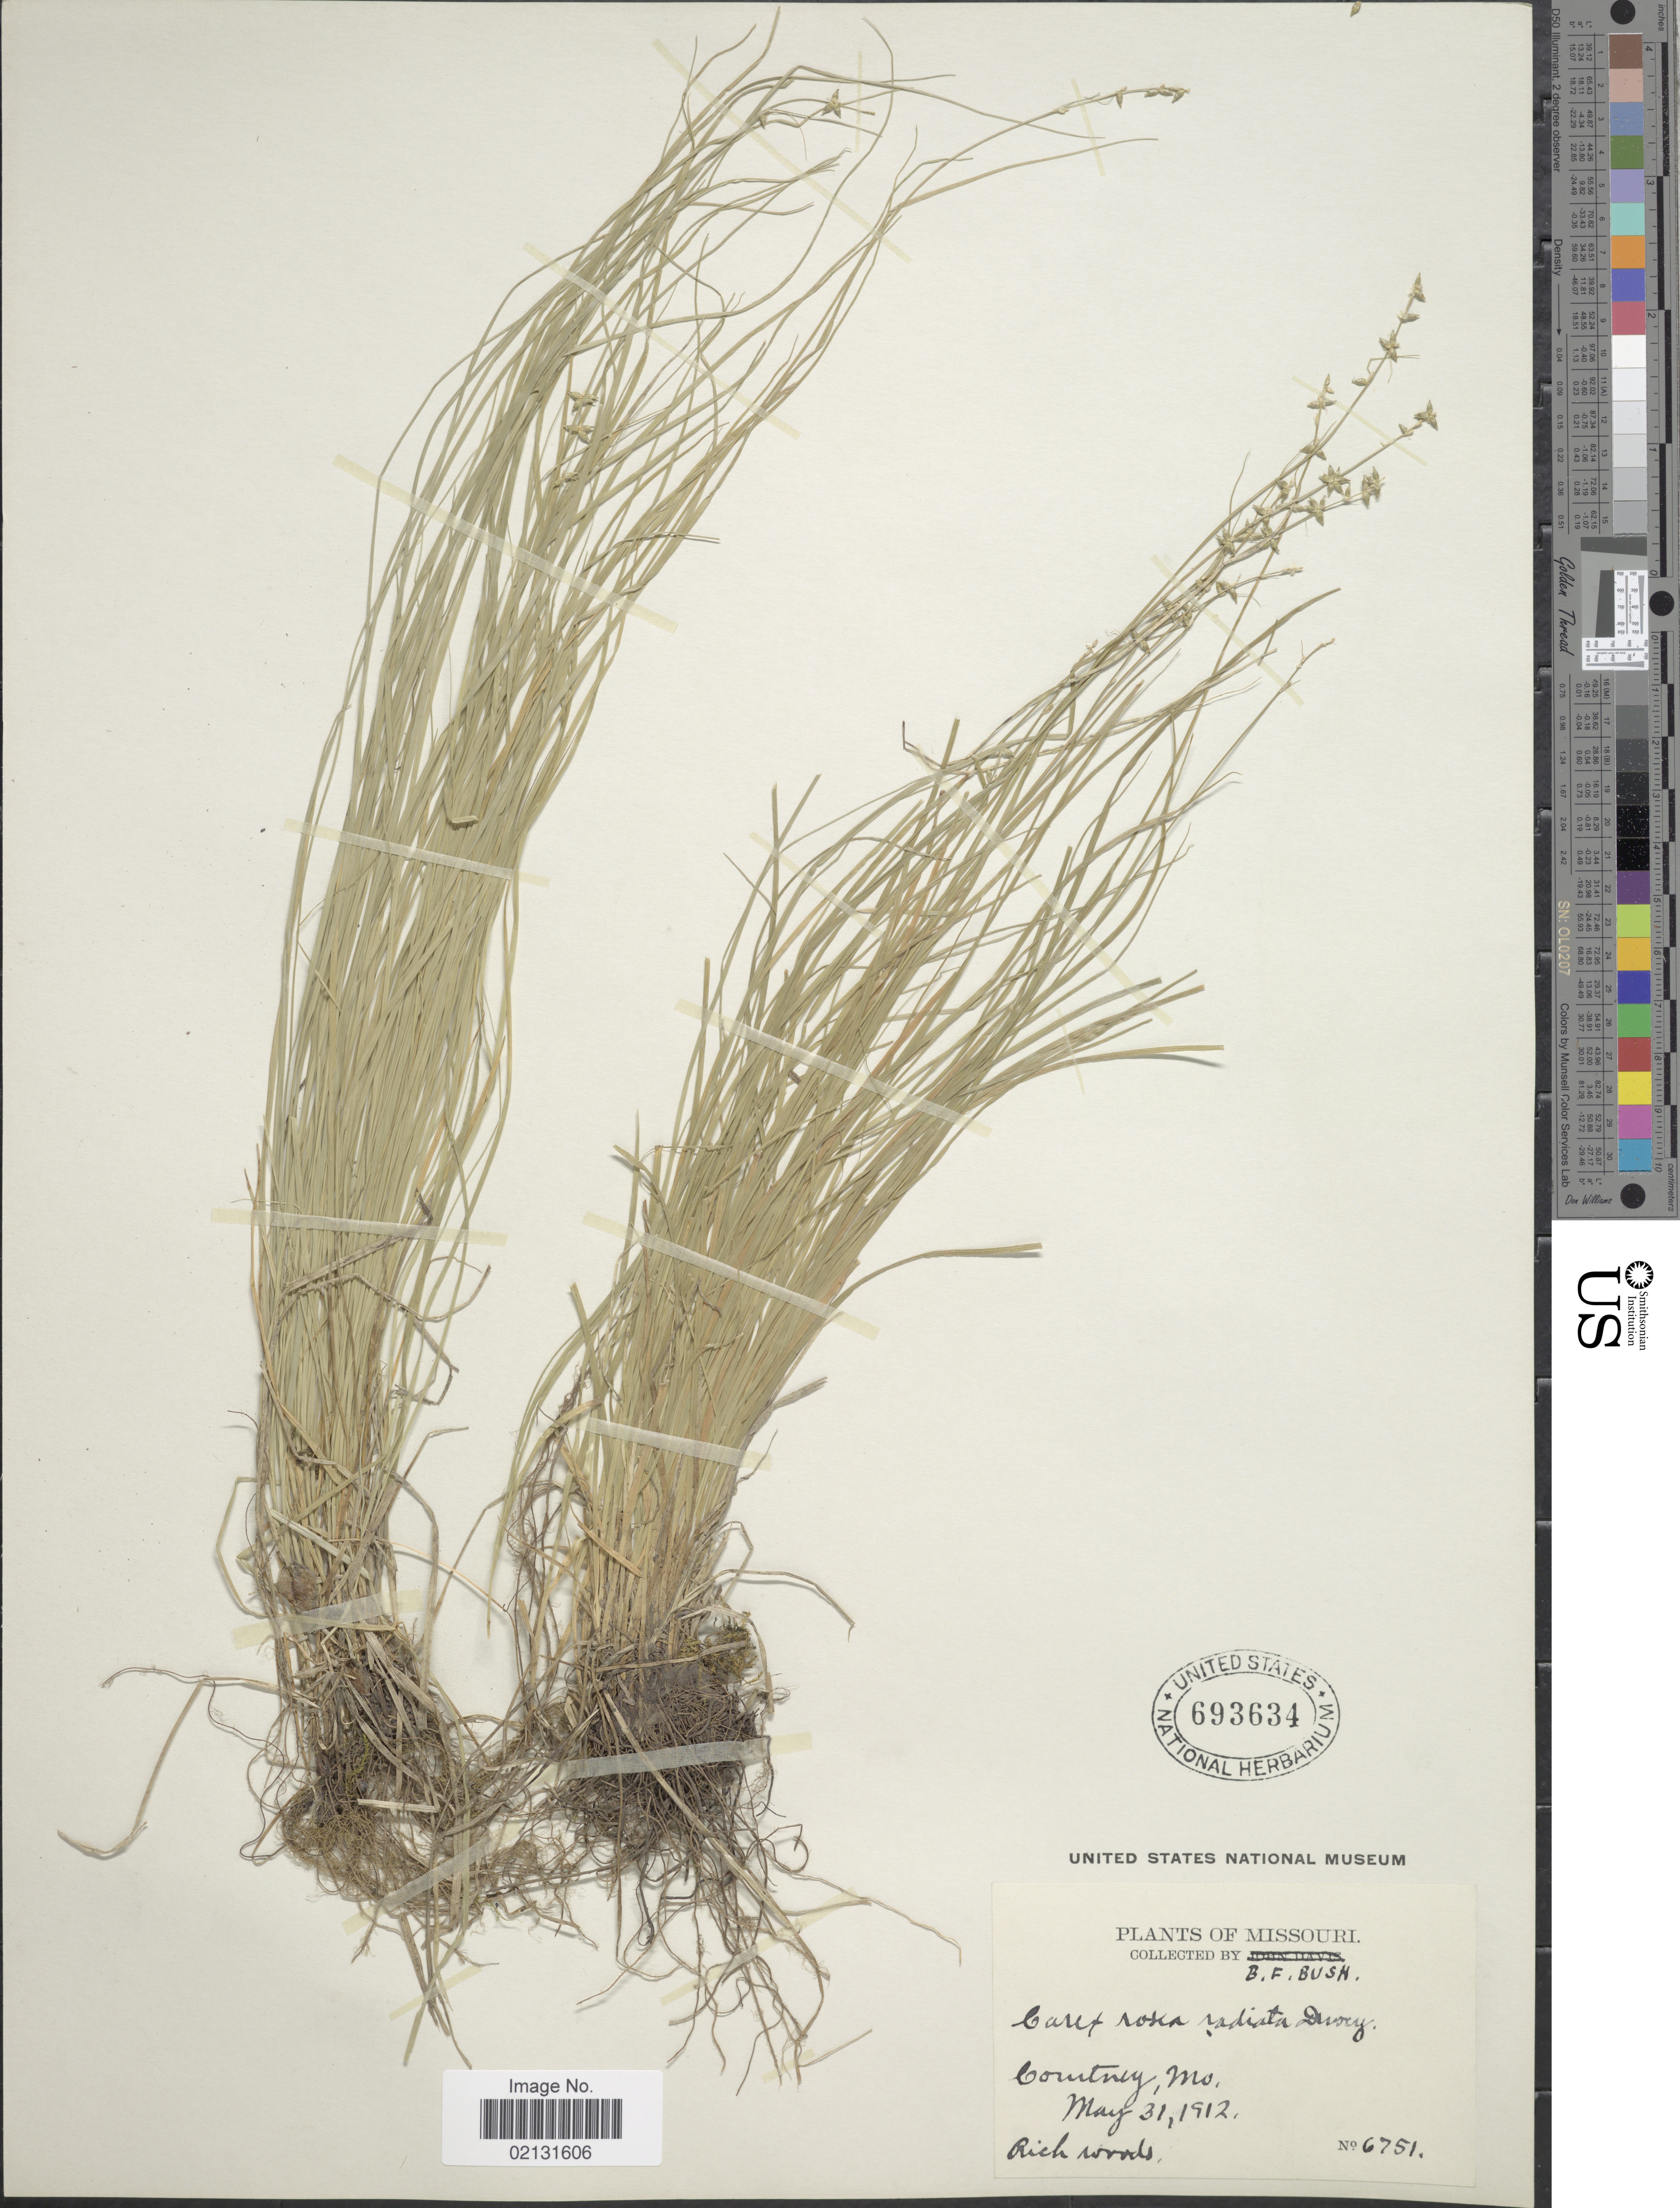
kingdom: Plantae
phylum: Tracheophyta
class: Liliopsida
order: Poales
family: Cyperaceae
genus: Carex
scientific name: Carex rosea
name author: Willd.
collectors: B. F. Bush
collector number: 6751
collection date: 1912-05-31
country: United States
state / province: Missouri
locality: Courtney, rich woods.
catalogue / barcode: US 693634